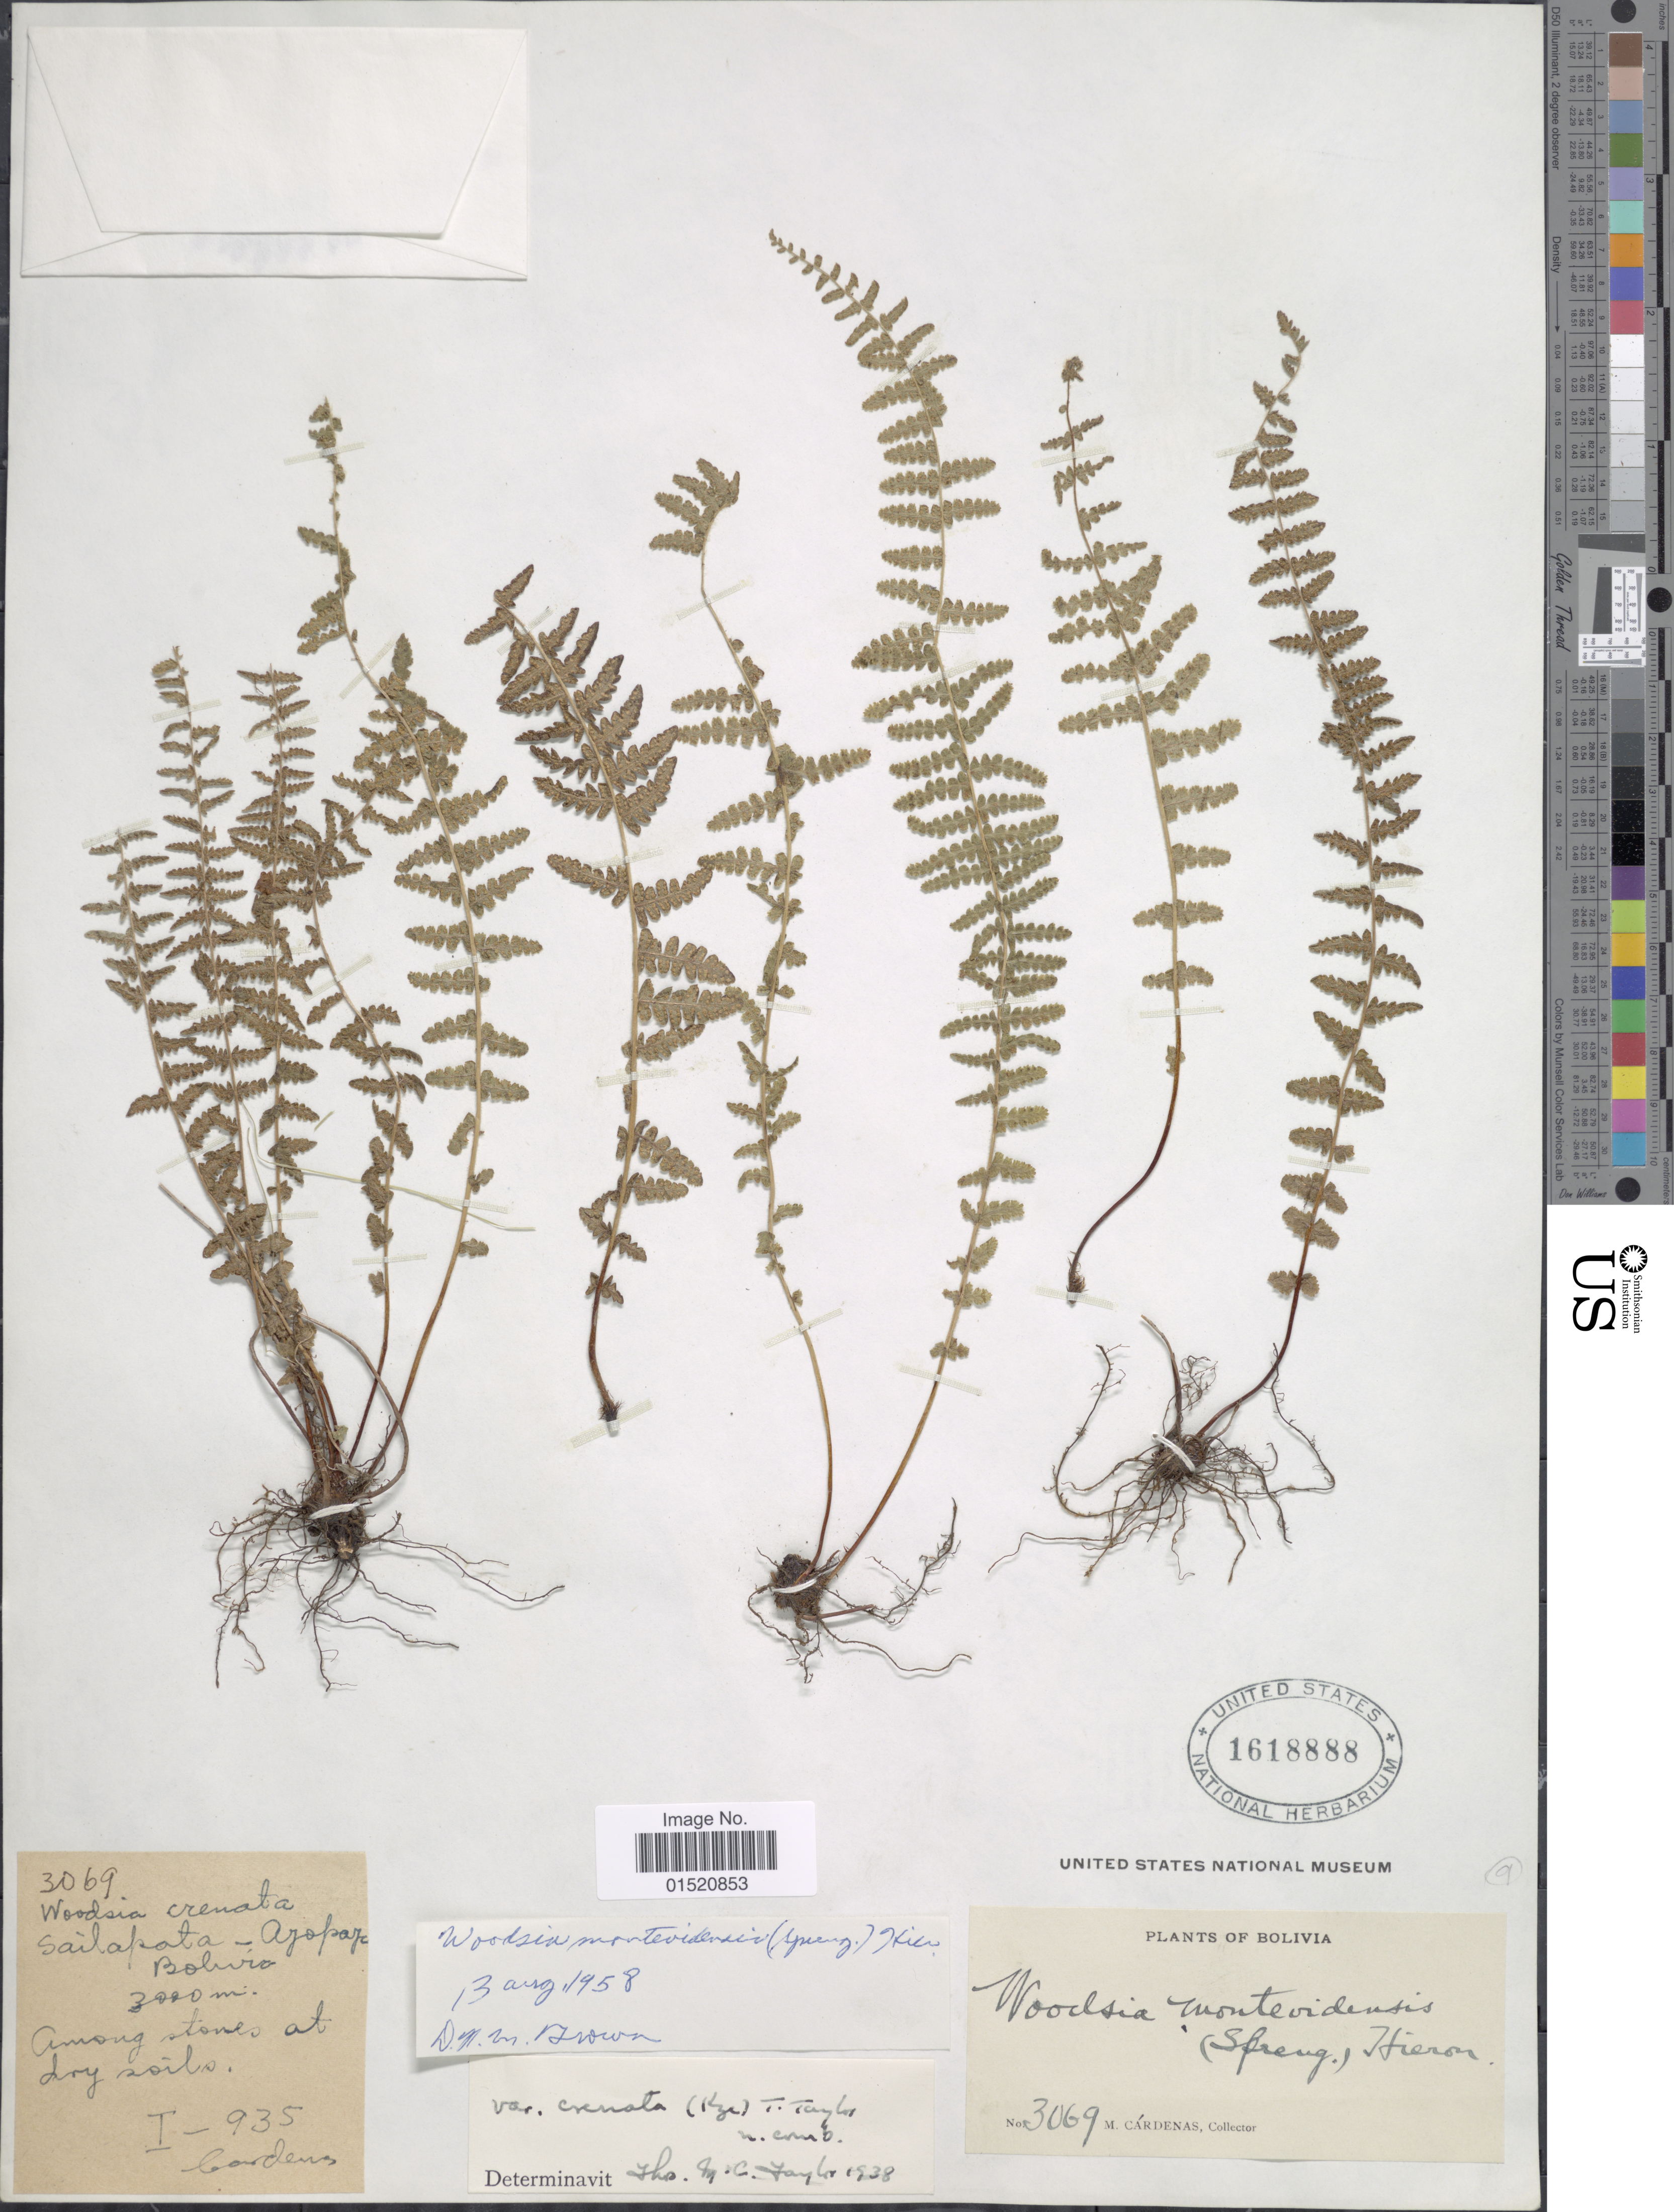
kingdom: Plantae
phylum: Tracheophyta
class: Polypodiopsida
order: Polypodiales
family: Woodsiaceae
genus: Woodsia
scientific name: Woodsia montevidensis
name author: (Spreng.) Hieron.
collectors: M. Cárdenas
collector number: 3069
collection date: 1935-01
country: Bolivia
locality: Sailapata Ayopaya. Amoug stone at dry soils.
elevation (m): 3000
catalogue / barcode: US 1618888